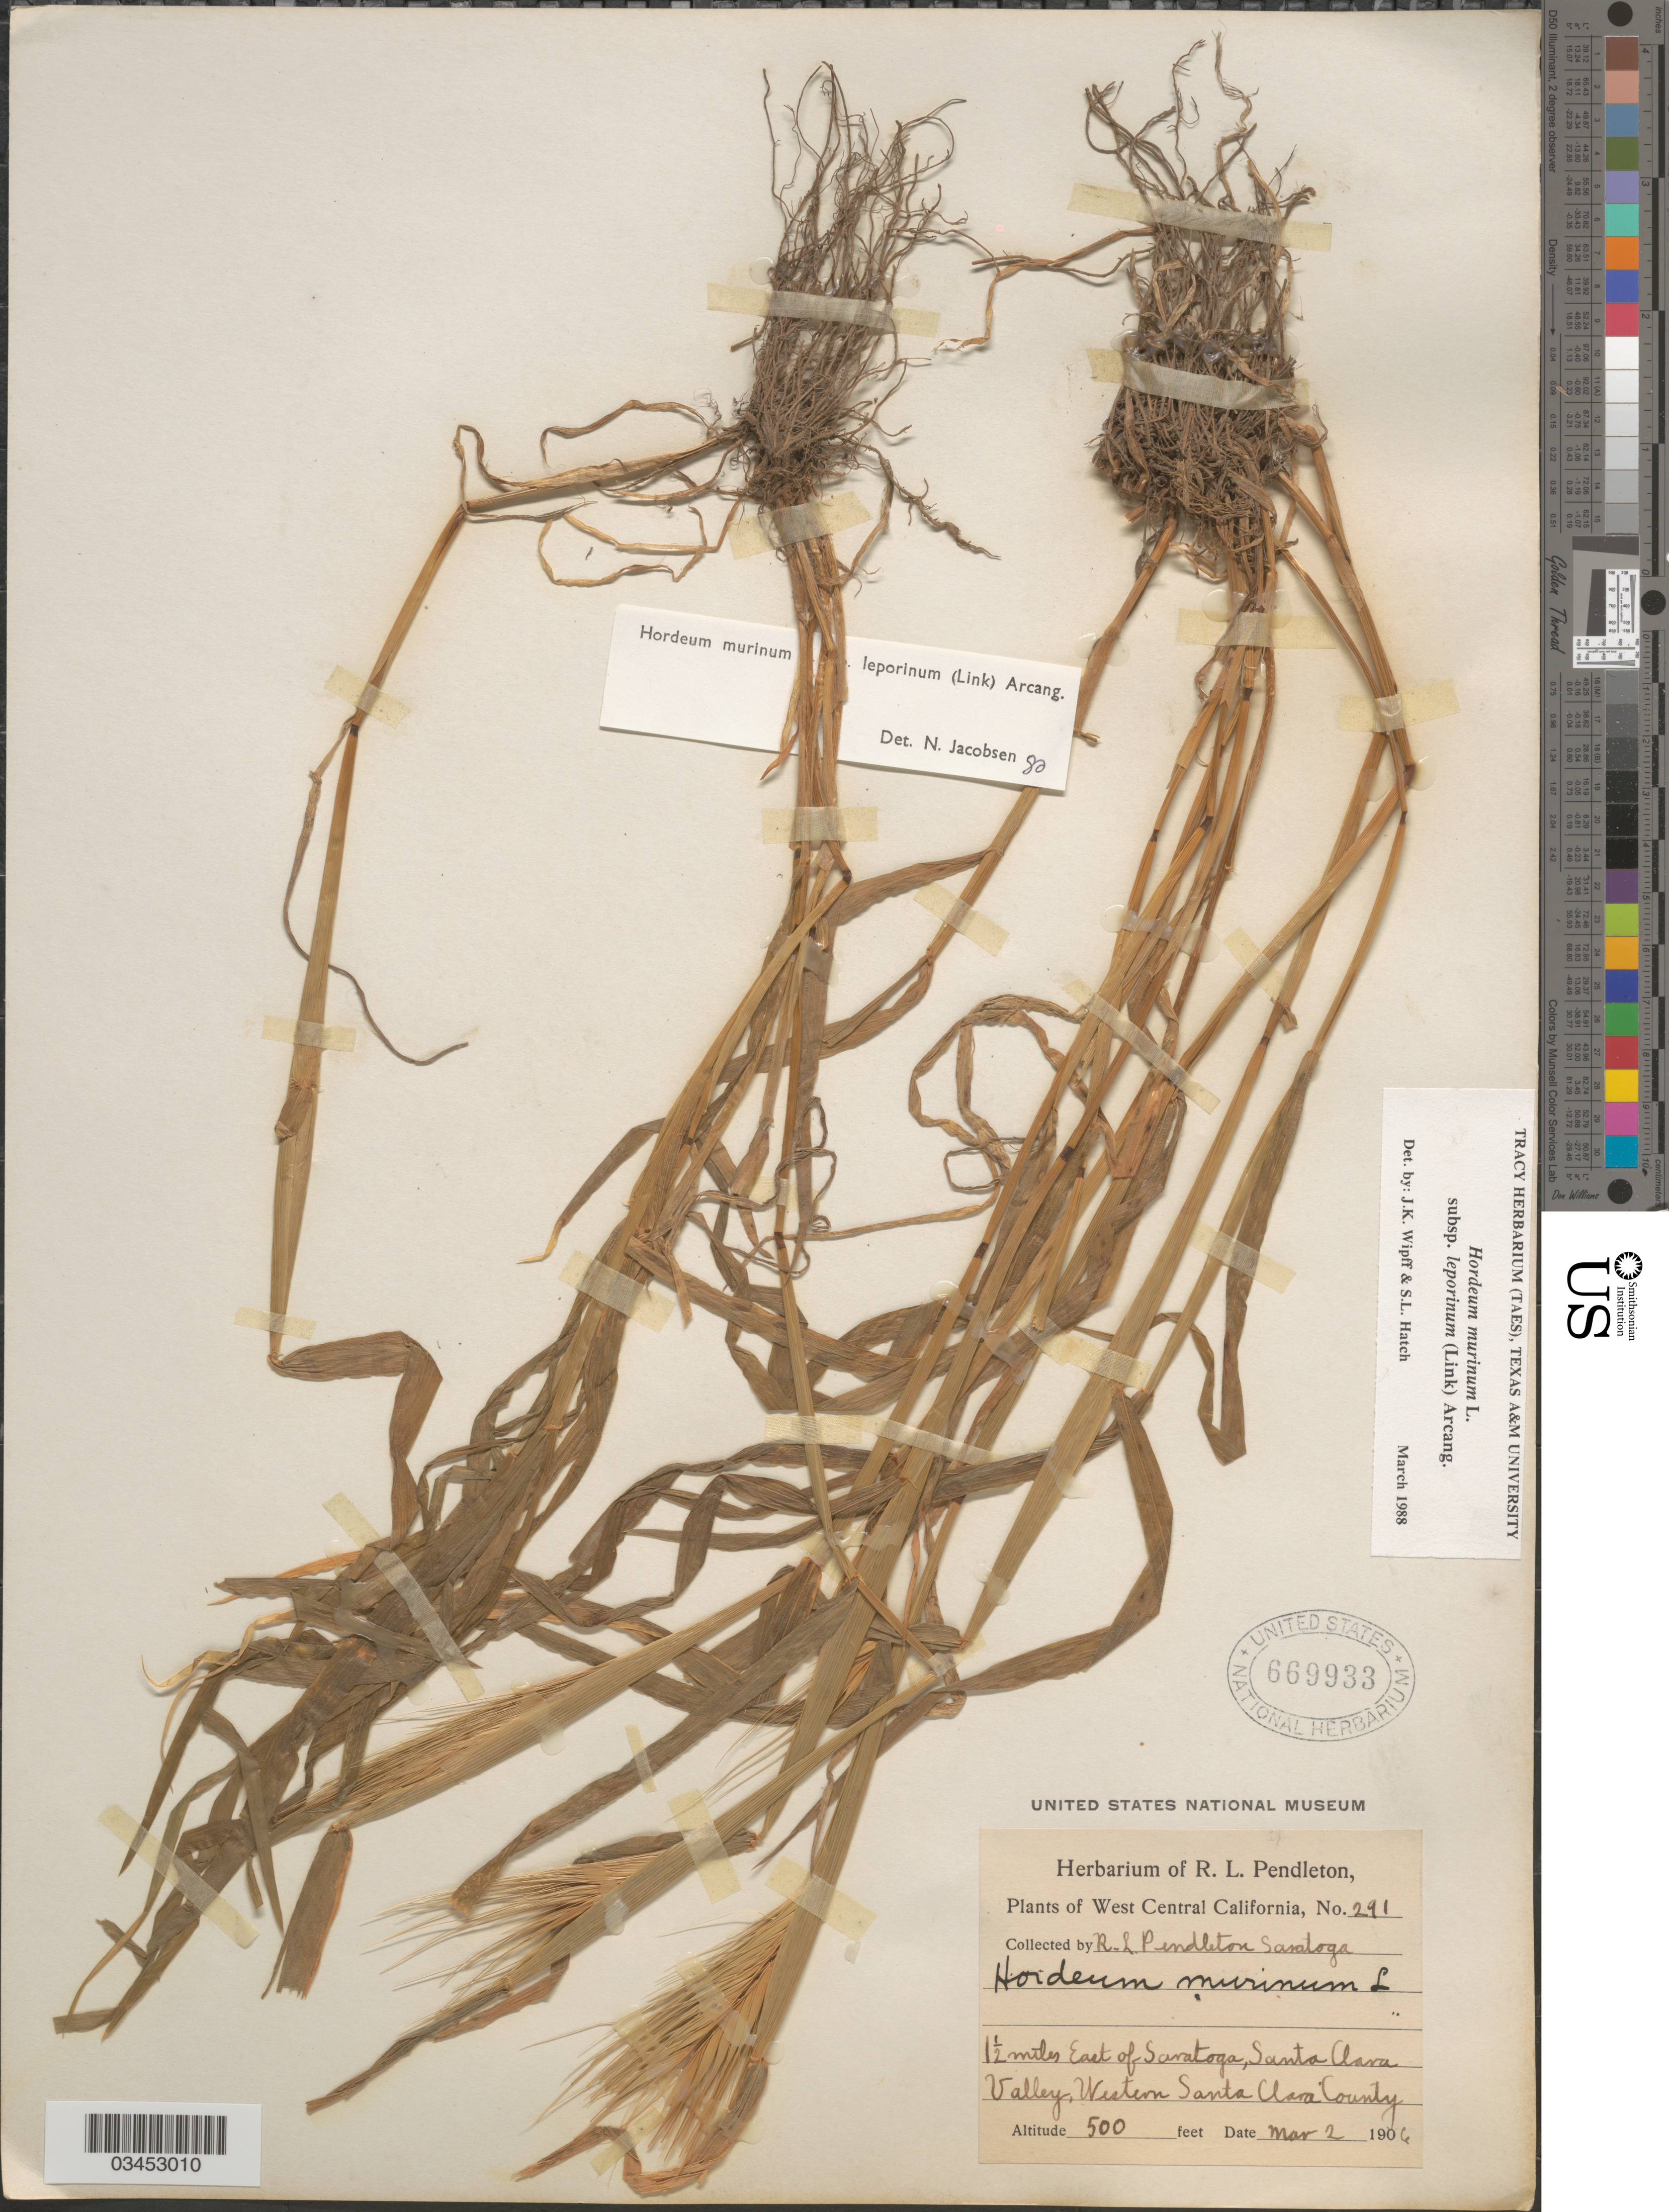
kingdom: Plantae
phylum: Tracheophyta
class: Liliopsida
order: Poales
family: Poaceae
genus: Hordeum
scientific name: Hordeum murinum subsp. leporinum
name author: (Link) Arcang.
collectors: R. Pendleton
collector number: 219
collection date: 1906-03-02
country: United States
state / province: California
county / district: Santa Clara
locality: West Central California. 1 1/2 miles East of Saratoga, Santa Clara Valley, Western Santa Clara County.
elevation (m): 152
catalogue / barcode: US 669933